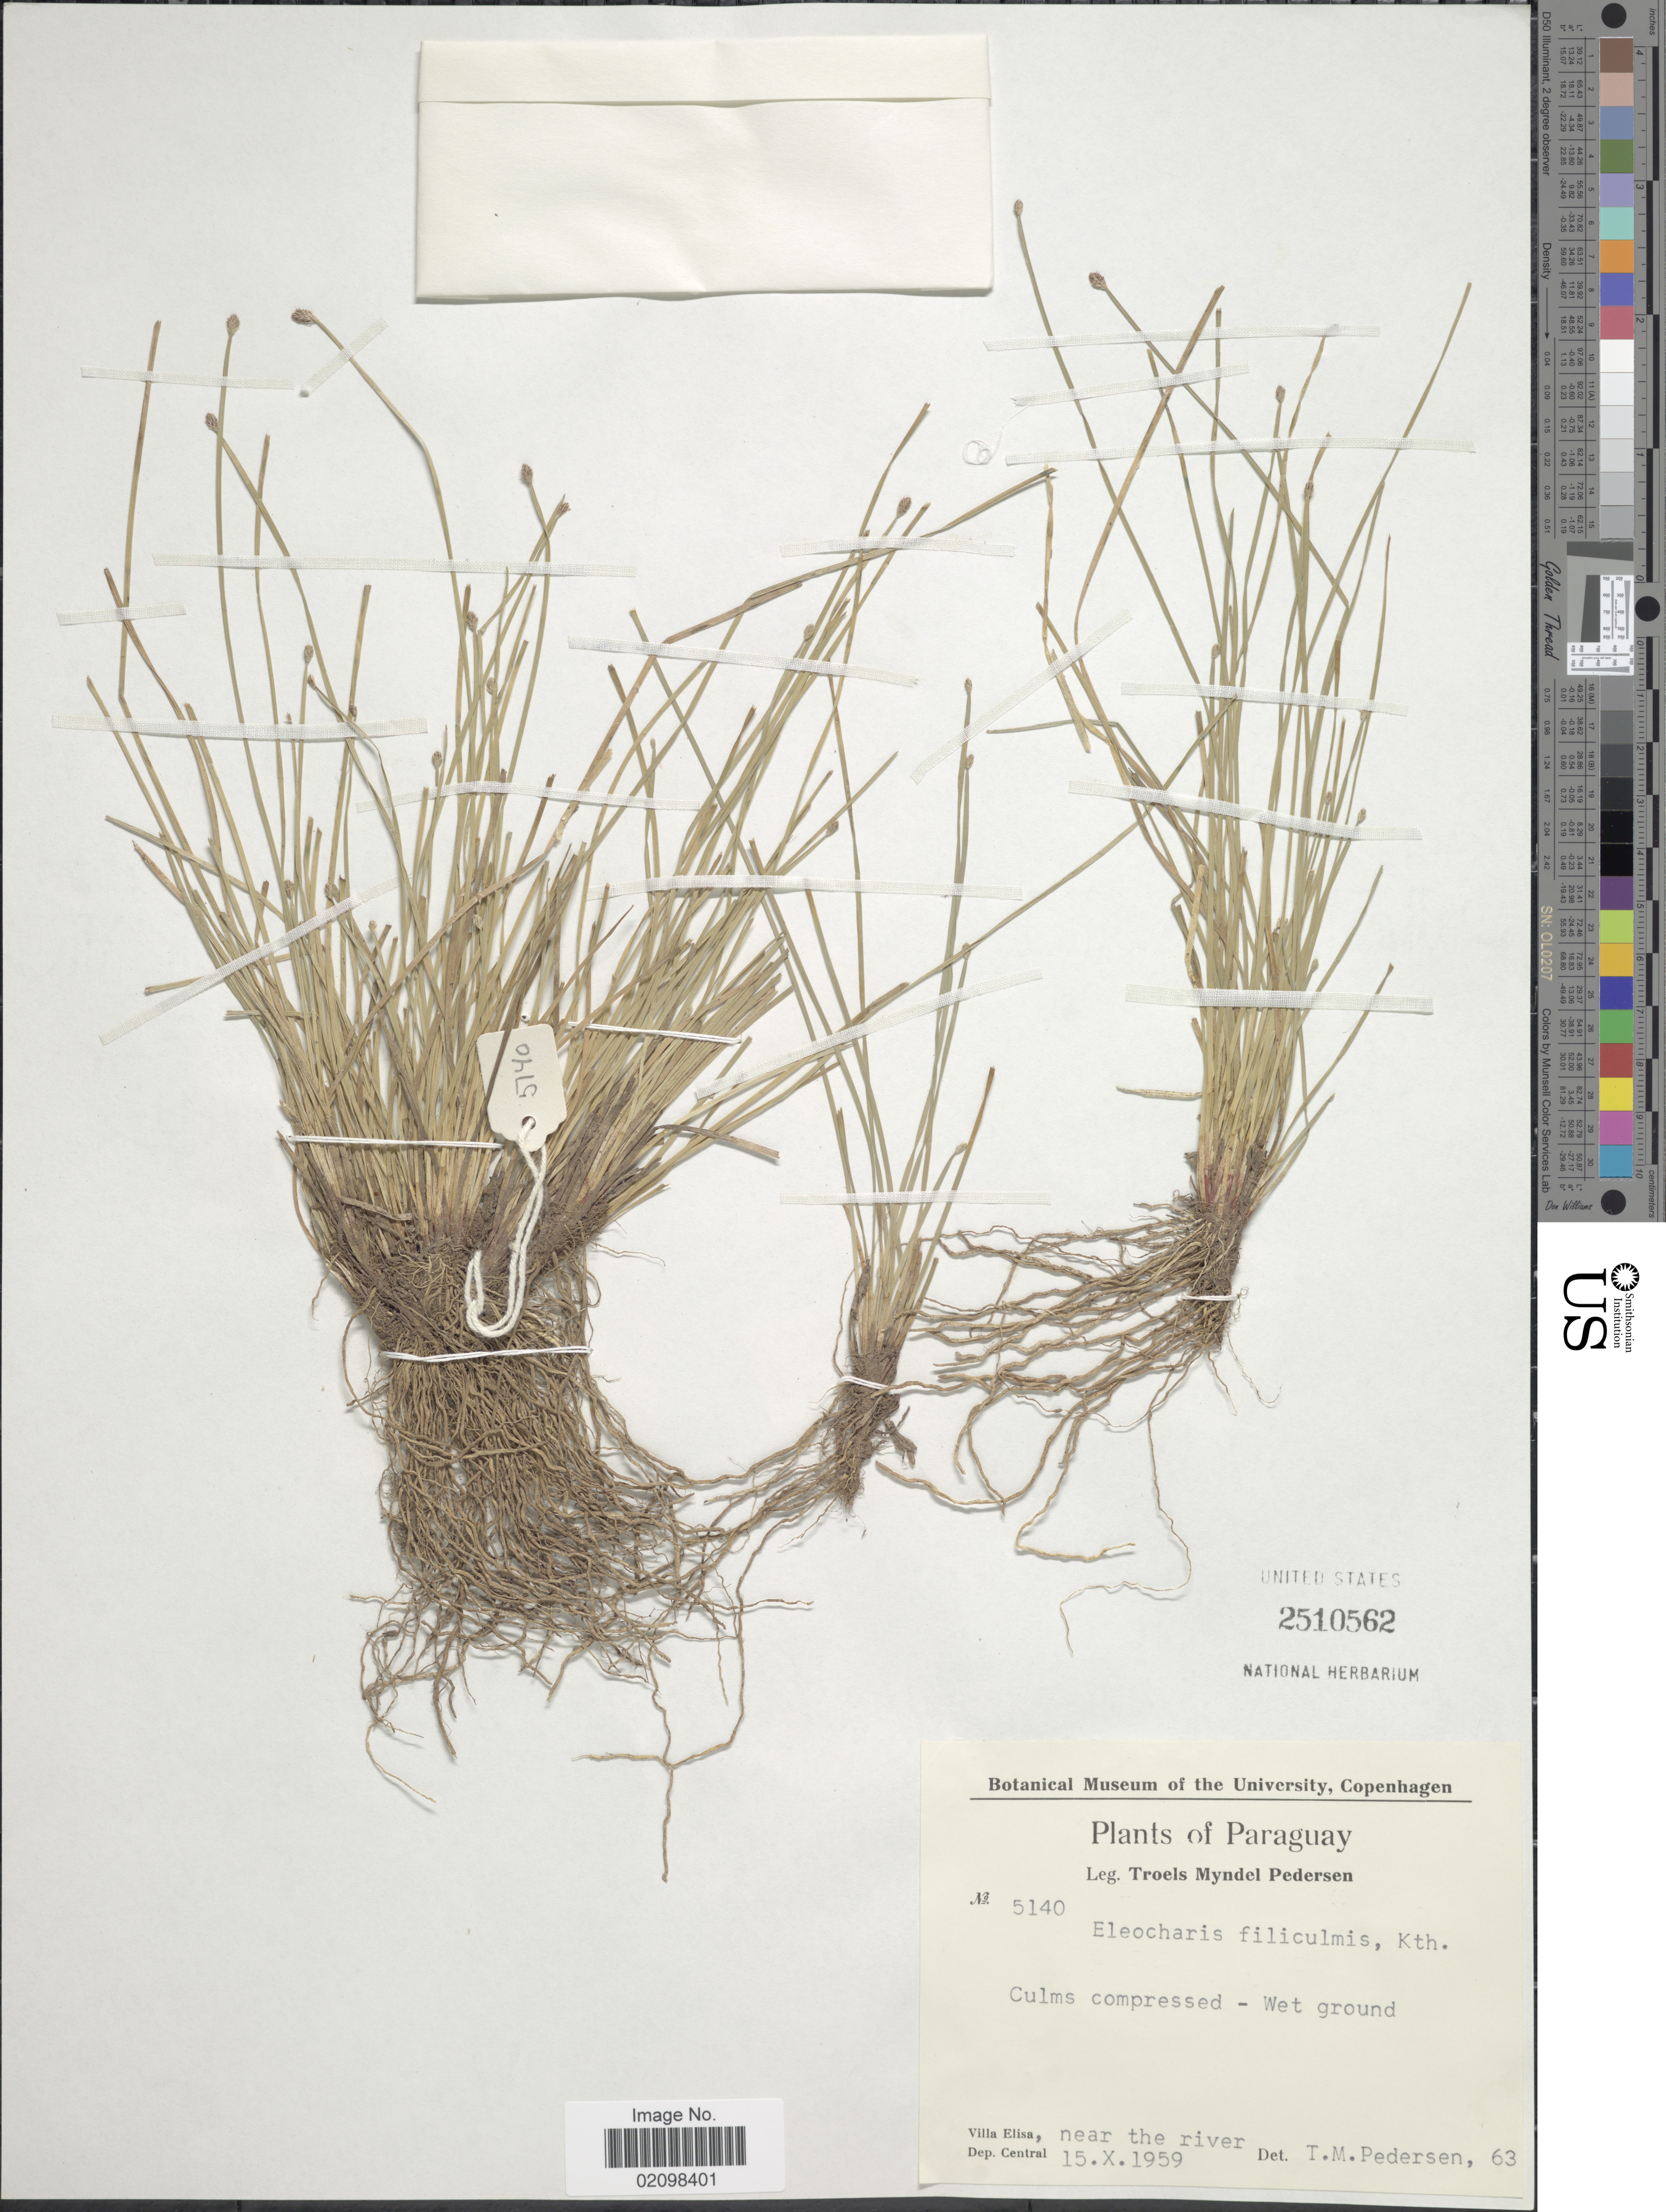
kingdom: Plantae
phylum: Tracheophyta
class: Liliopsida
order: Poales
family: Cyperaceae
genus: Eleocharis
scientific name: Eleocharis filiculmis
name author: Kunth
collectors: T. Pederson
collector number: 5140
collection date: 1959-10-15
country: Paraguay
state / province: Central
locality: Villa Elisa, near the river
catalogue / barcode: US 2510562